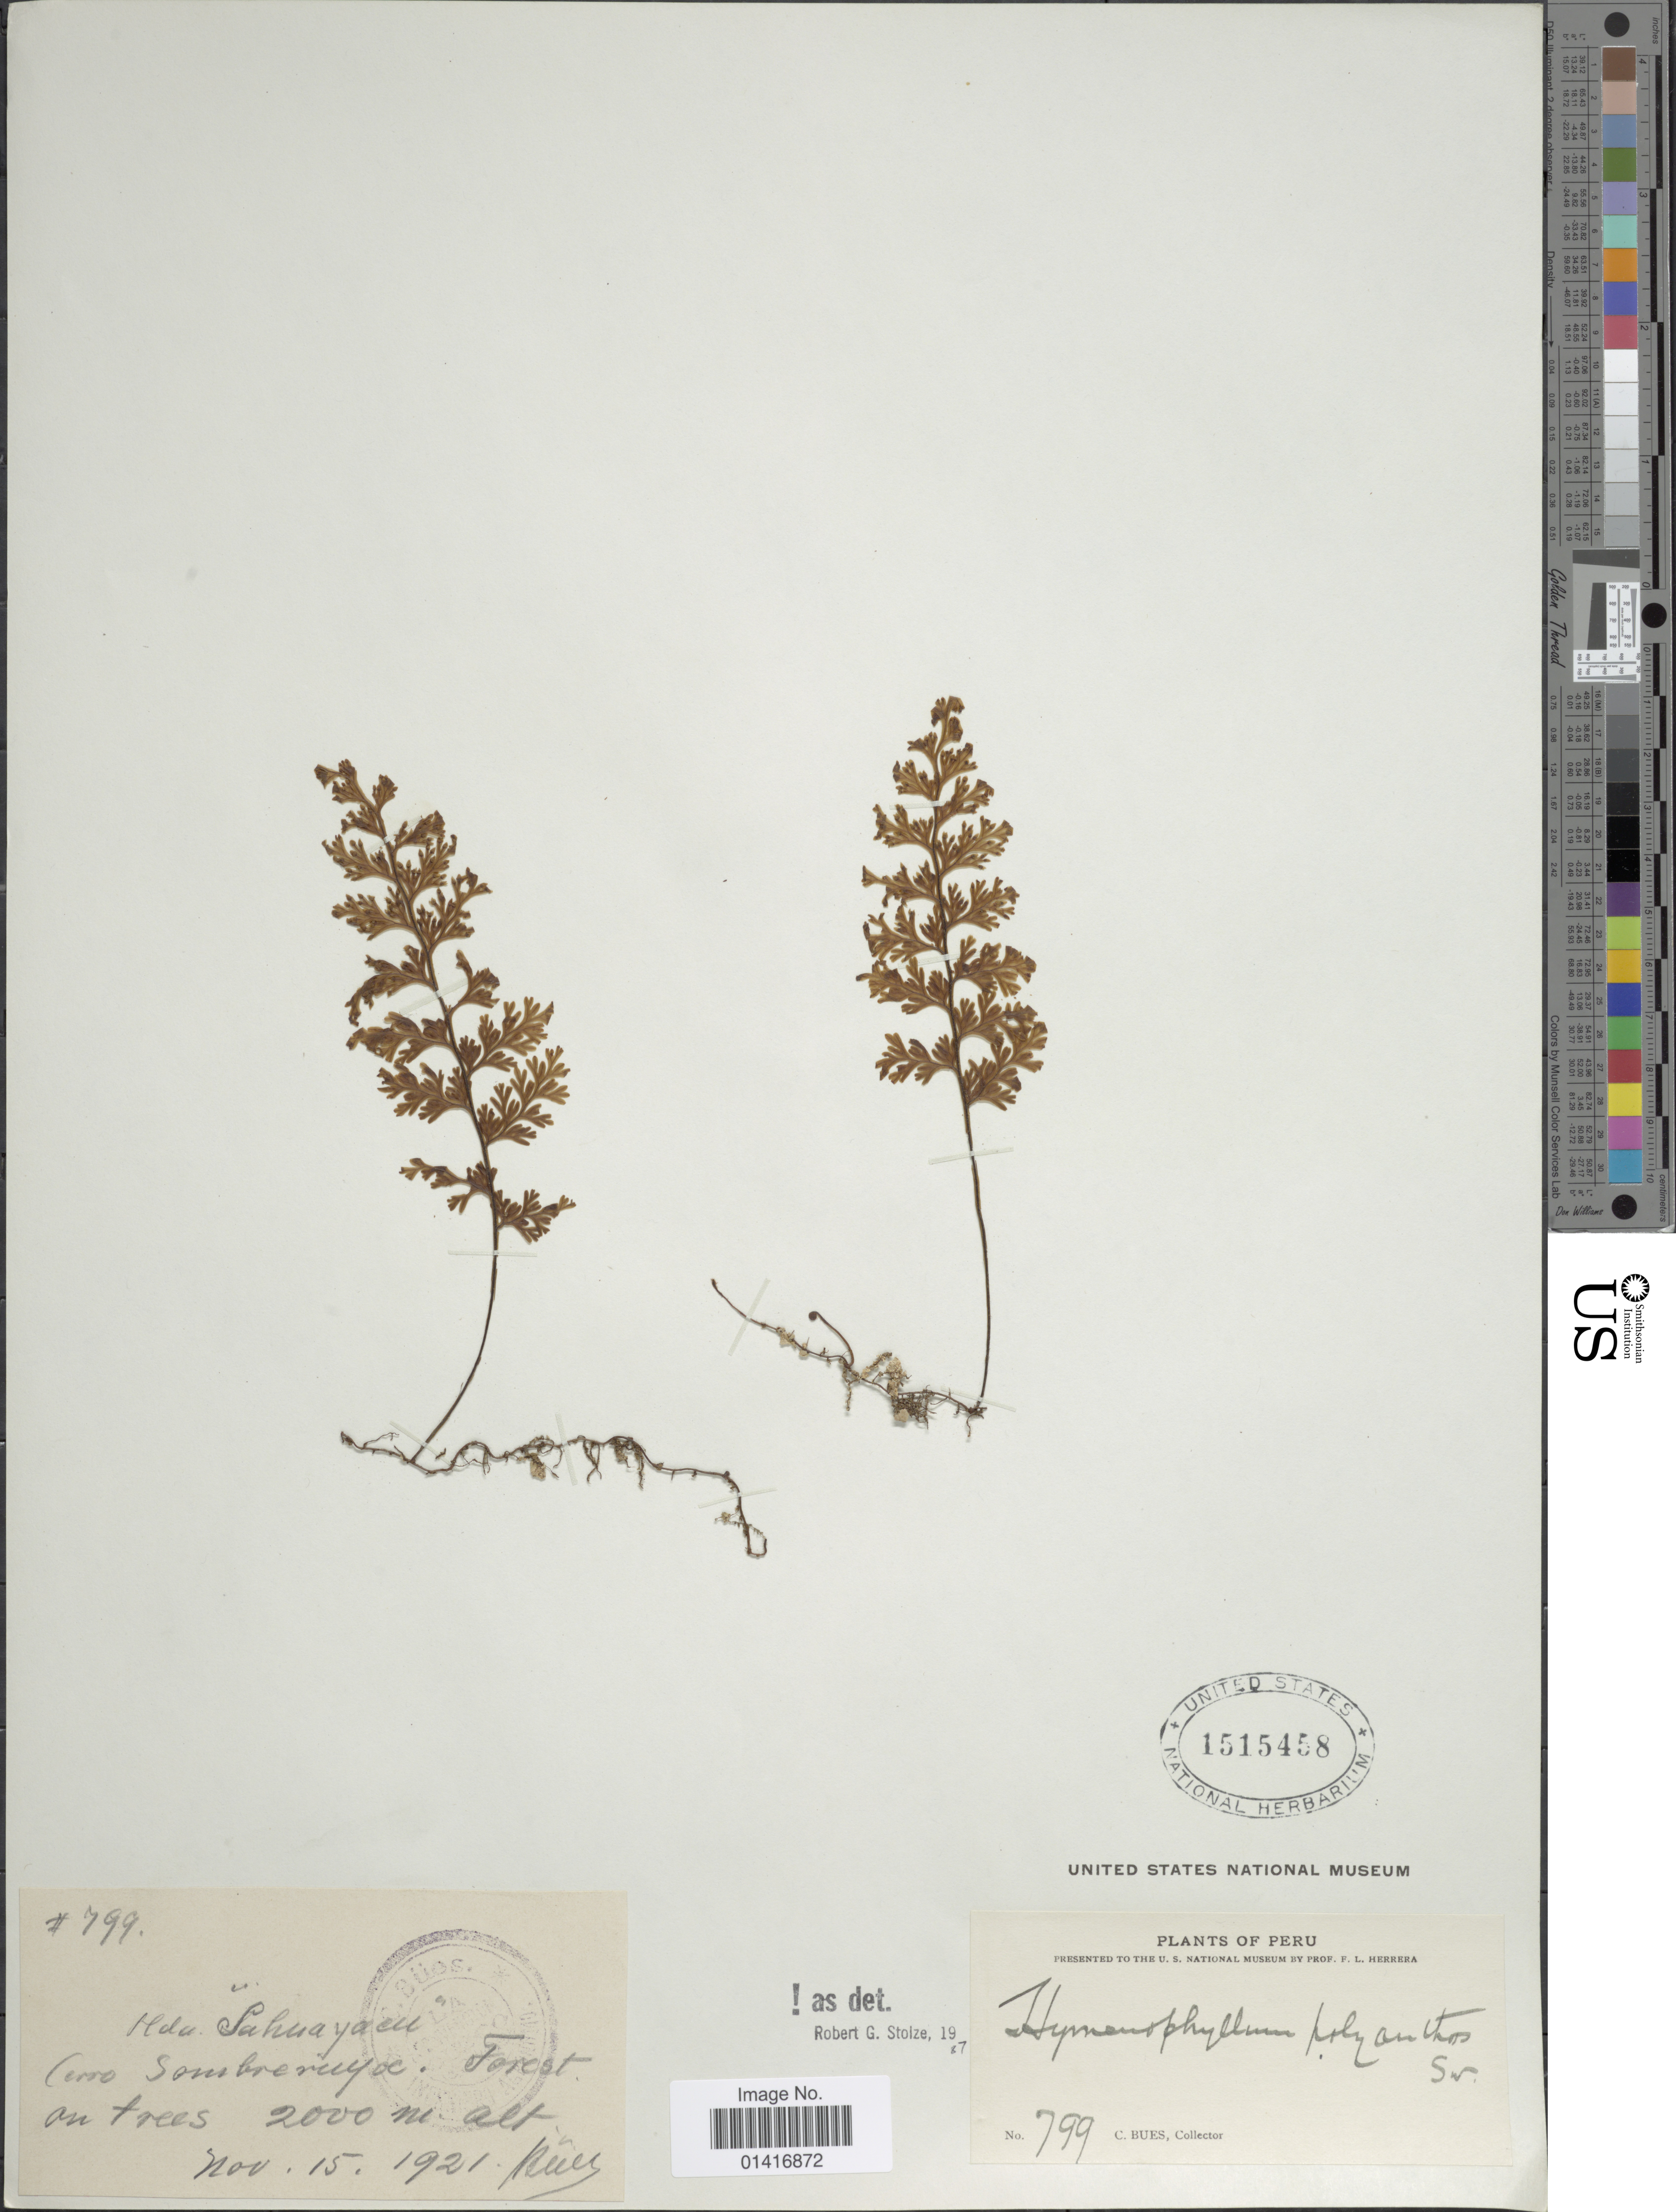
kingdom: Plantae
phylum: Tracheophyta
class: Polypodiopsida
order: Hymenophyllales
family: Hymenophyllaceae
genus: Hymenophyllum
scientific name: Hymenophyllum polyanthos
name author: (Sw.) Sw.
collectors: C. Bues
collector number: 799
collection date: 1921-11-15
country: Peru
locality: Hulu Sahuayacu. Cerro Sombreruyoc, Forest, on trees.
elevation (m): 2000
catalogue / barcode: US 1515458